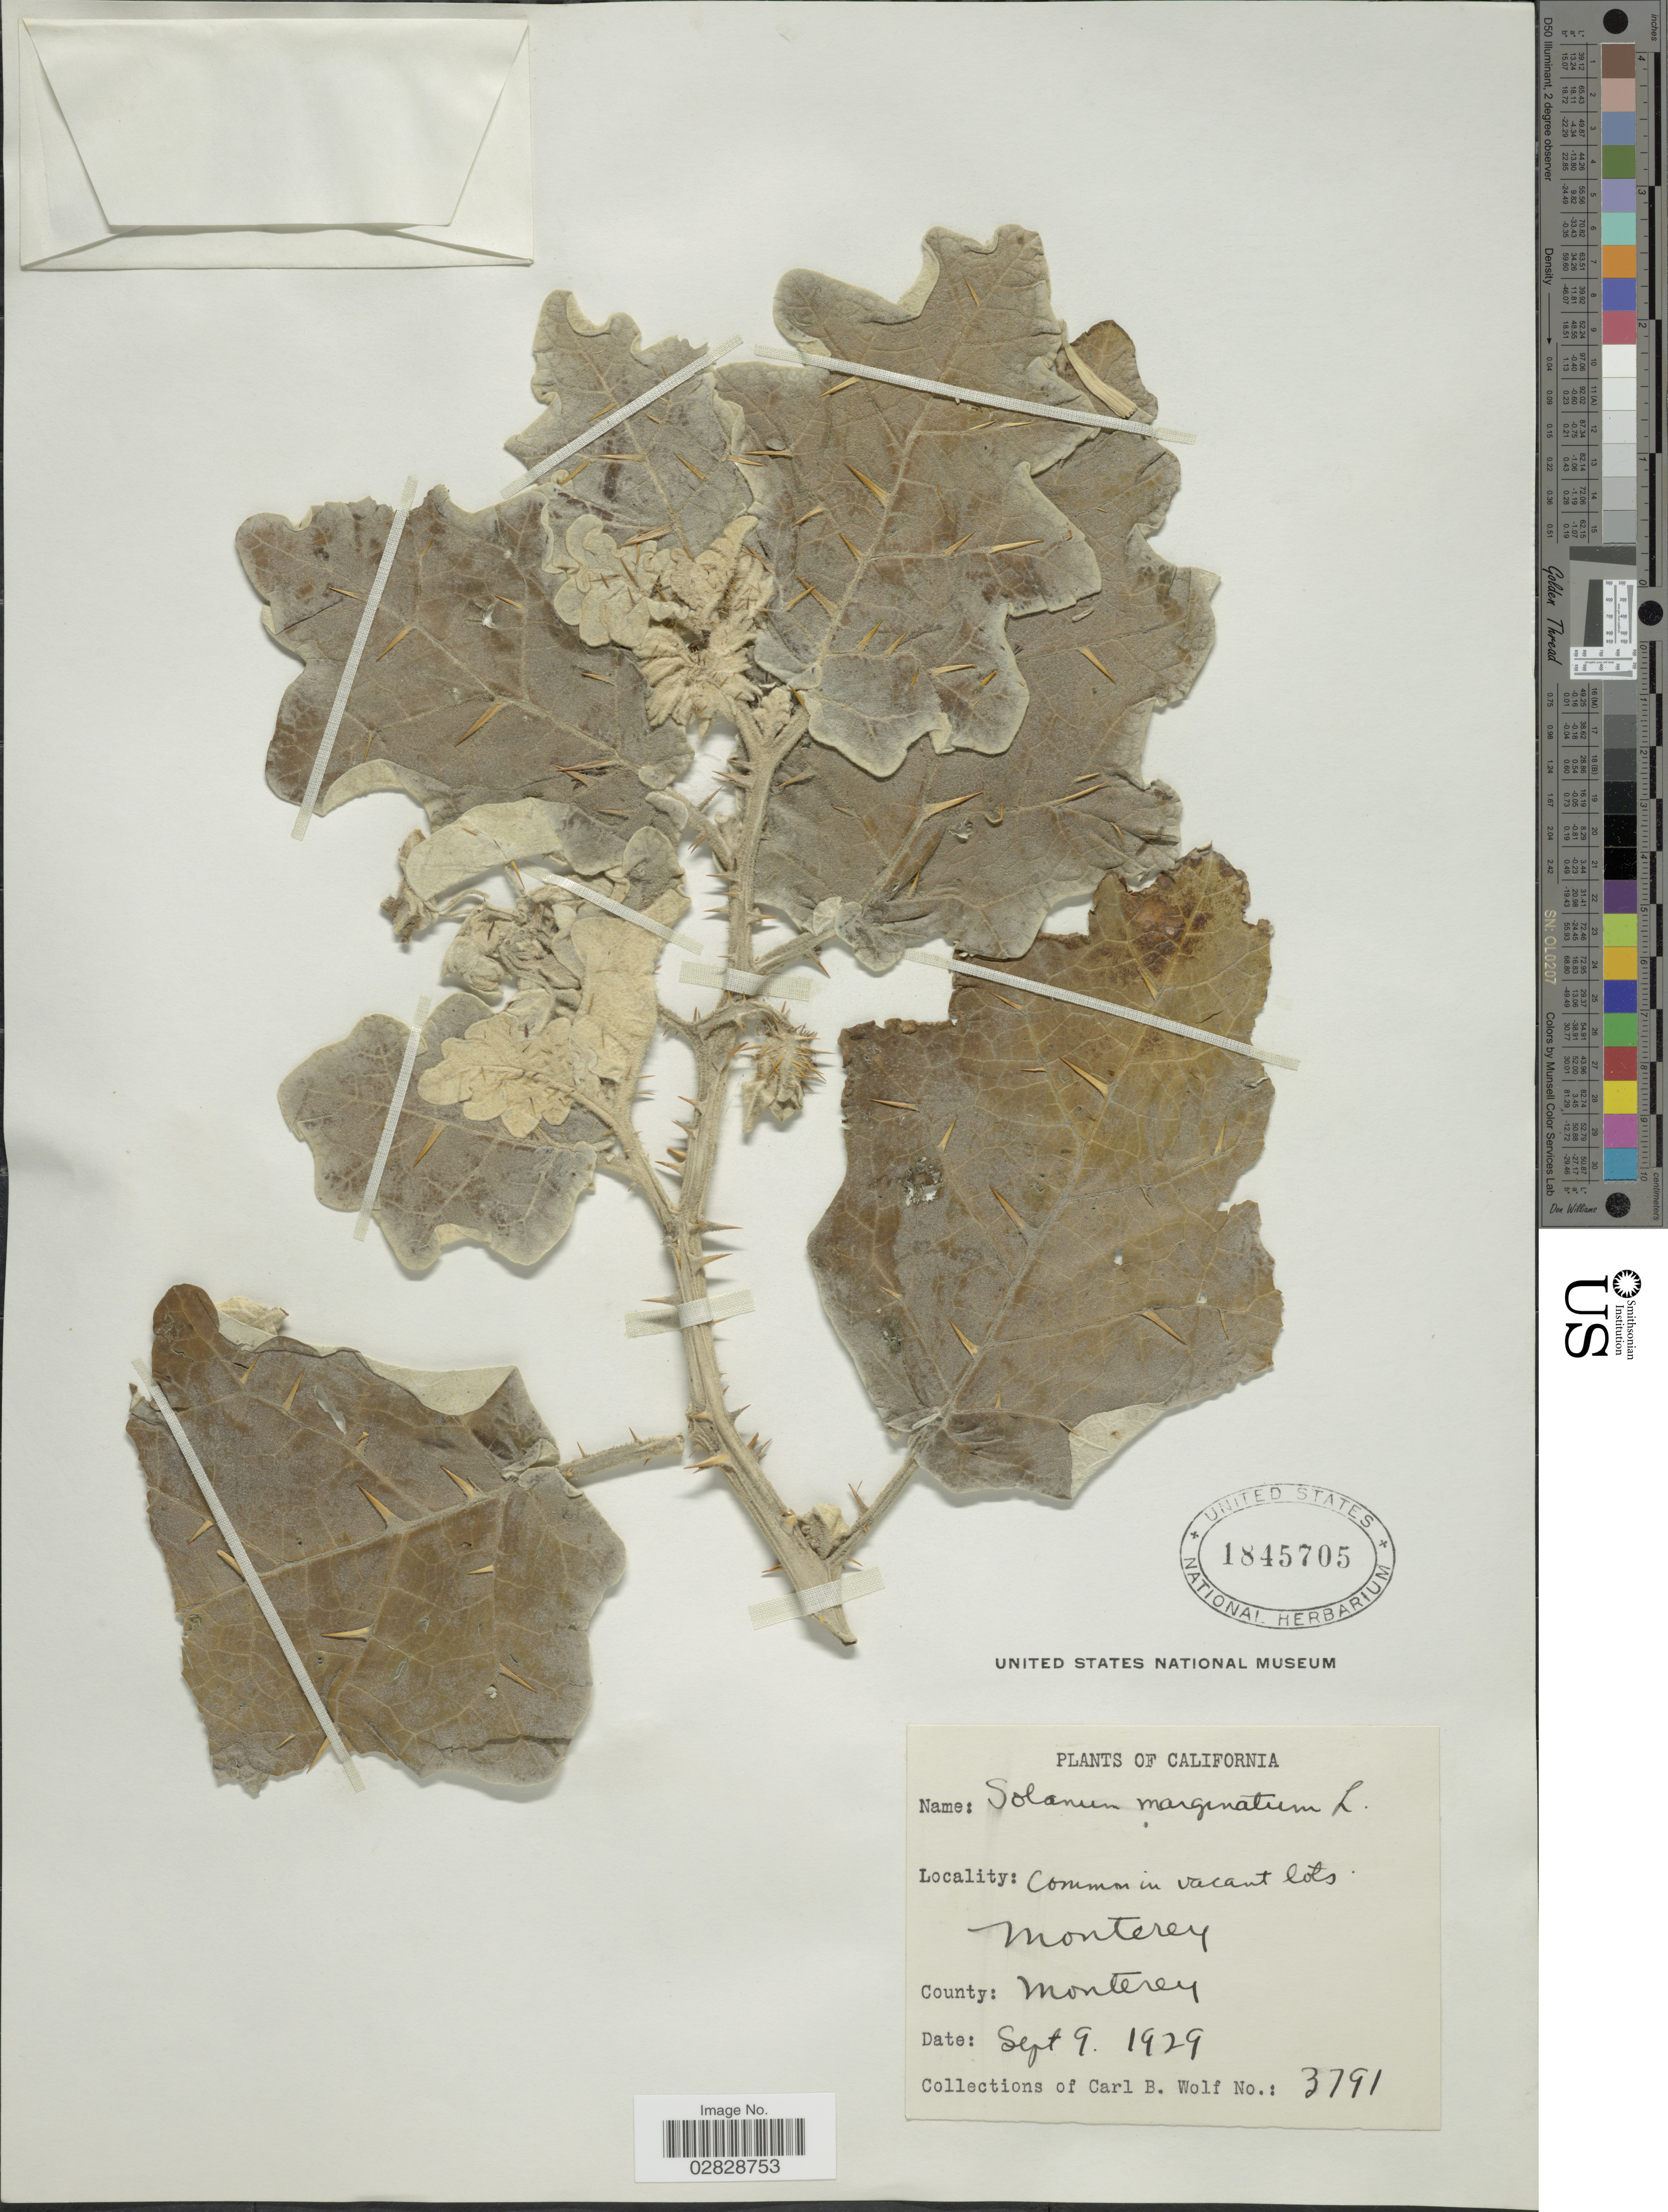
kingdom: Plantae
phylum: Tracheophyta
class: Magnoliopsida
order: Solanales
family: Solanaceae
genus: Solanum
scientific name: Solanum marginatum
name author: L. f.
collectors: C. B. Wolf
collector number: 3791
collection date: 1929-09-09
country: United States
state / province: California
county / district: Monterey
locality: Common in vacant lots. Monterey. County: Monterey.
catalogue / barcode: US 1845705